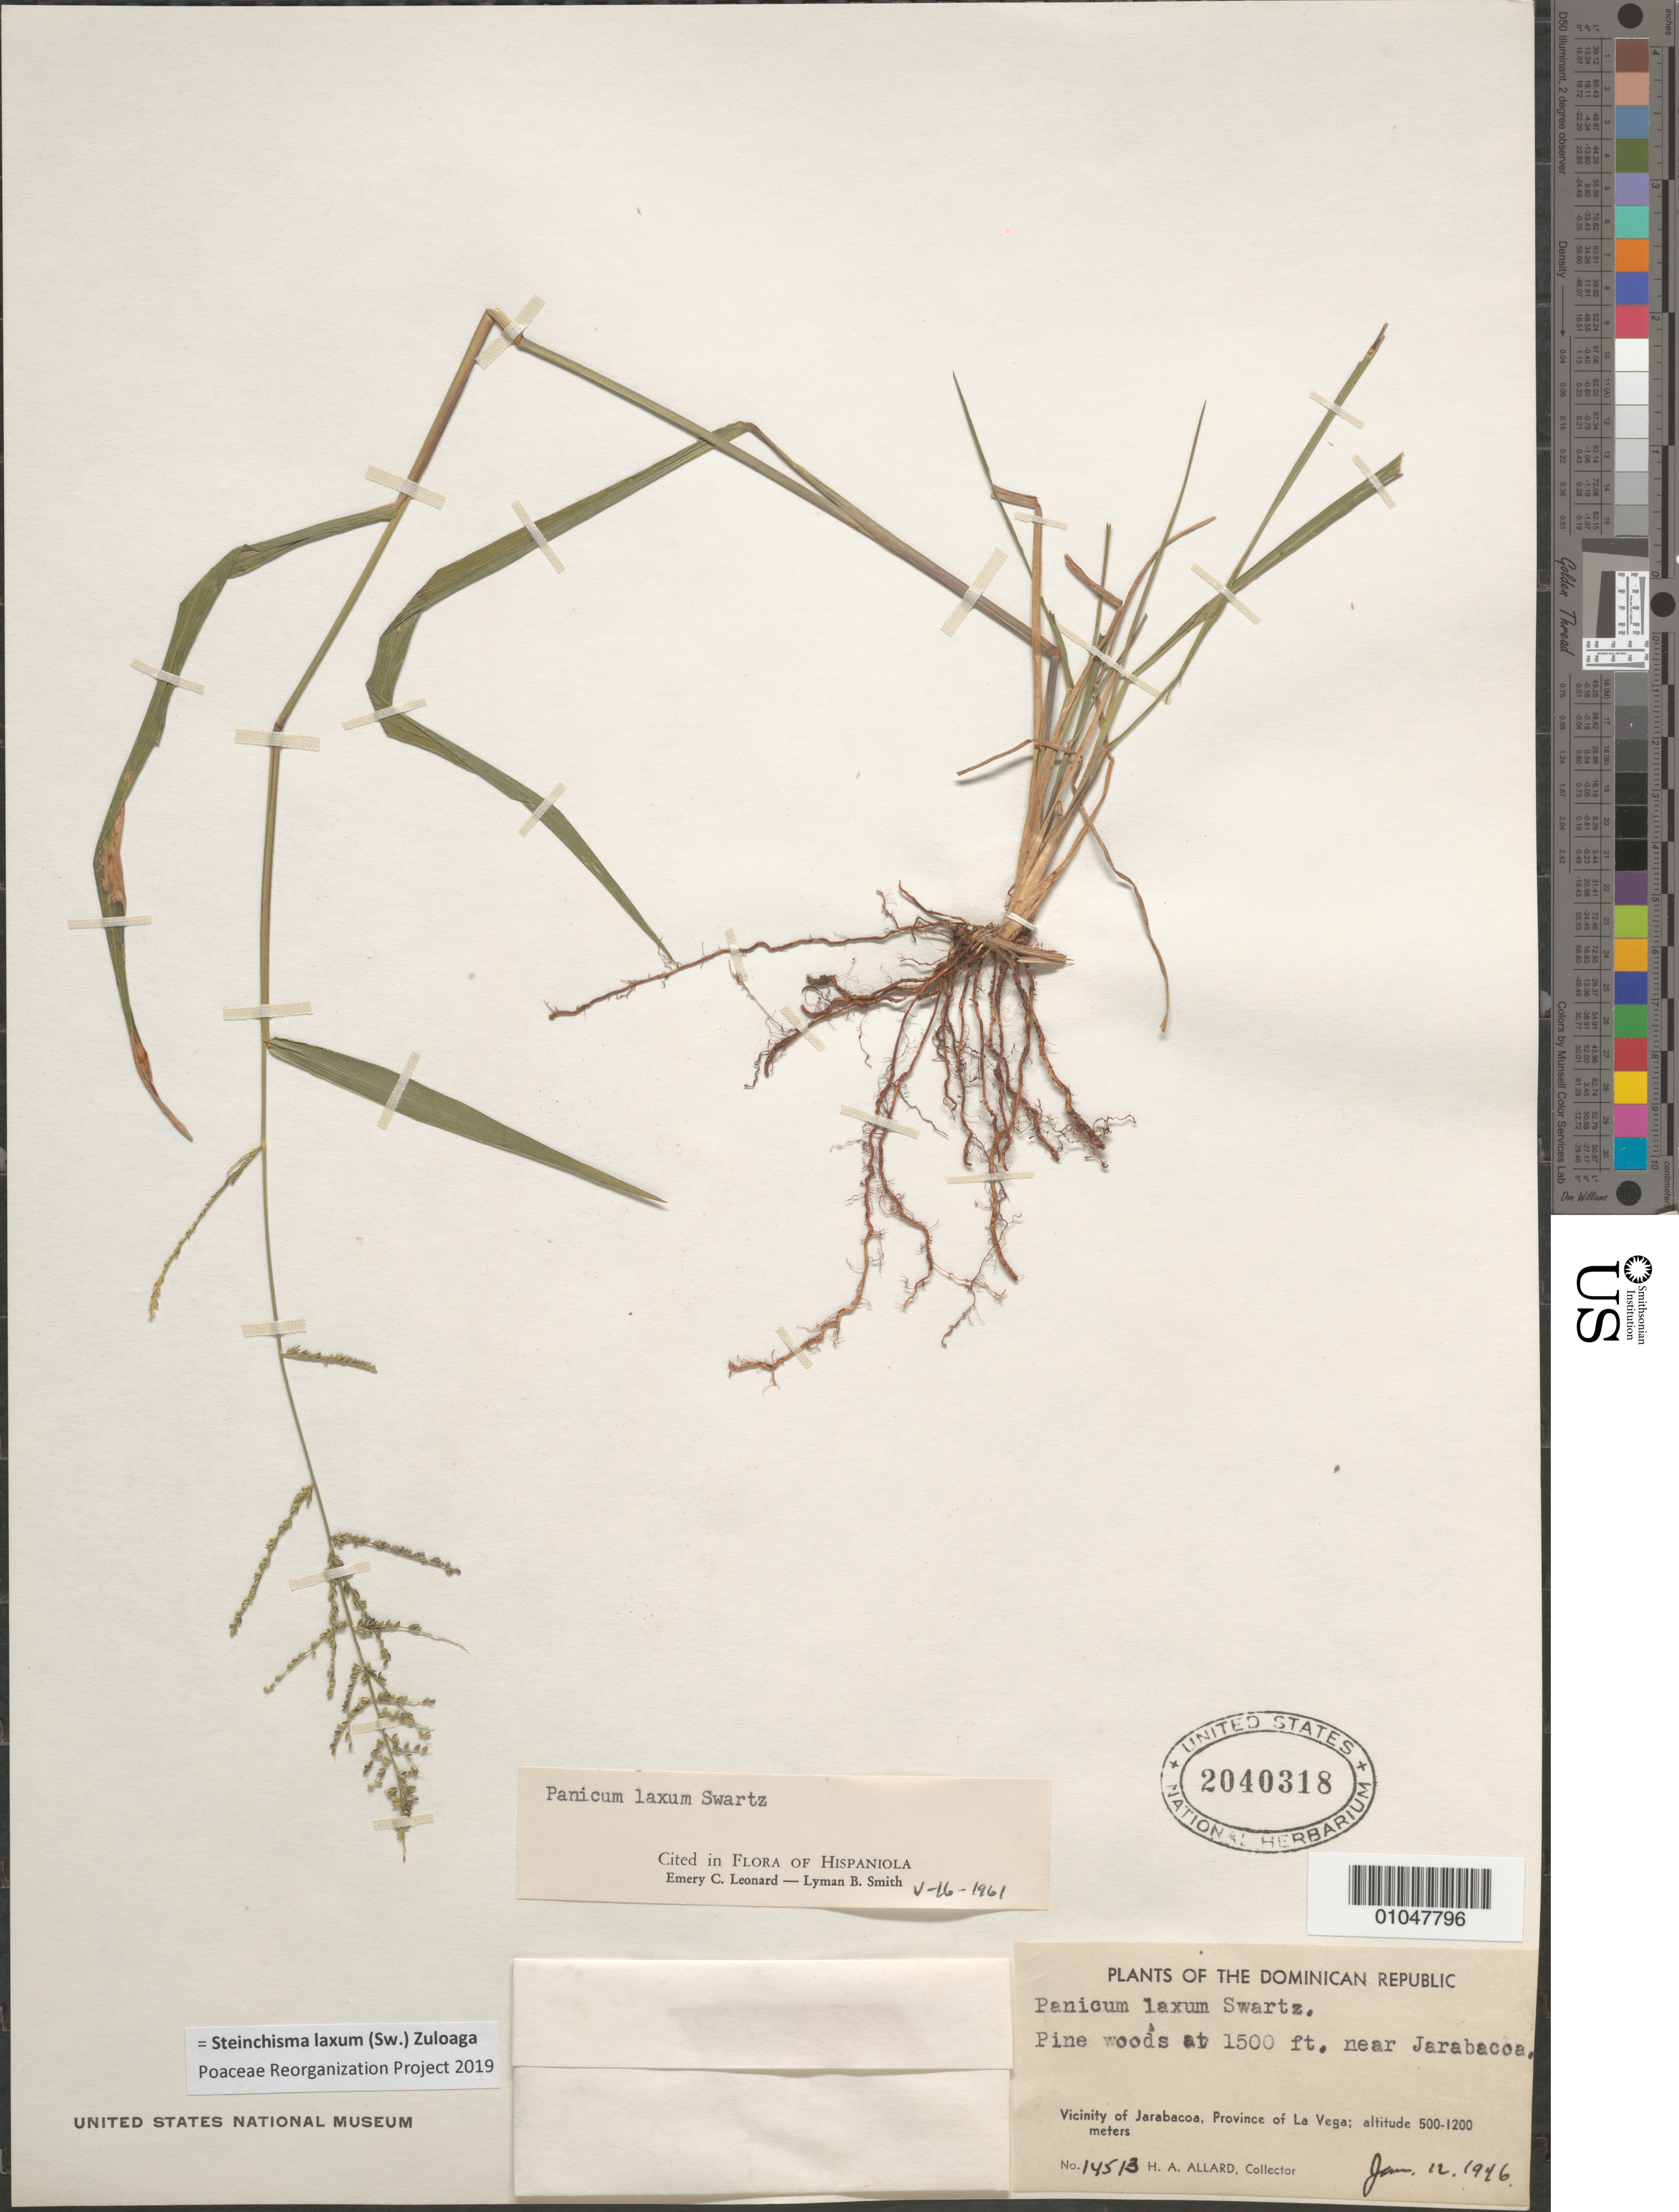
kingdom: Plantae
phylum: Tracheophyta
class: Liliopsida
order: Poales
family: Poaceae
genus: Panicum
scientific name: Panicum laxum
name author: Sw.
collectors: H. A. Allard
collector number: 14513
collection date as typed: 12 Jan 1946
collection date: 1946-01-12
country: Dominican Republic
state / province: La Vega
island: Hispaniola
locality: Near Jarabacoa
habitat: pine woods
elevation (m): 457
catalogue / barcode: US 2040318